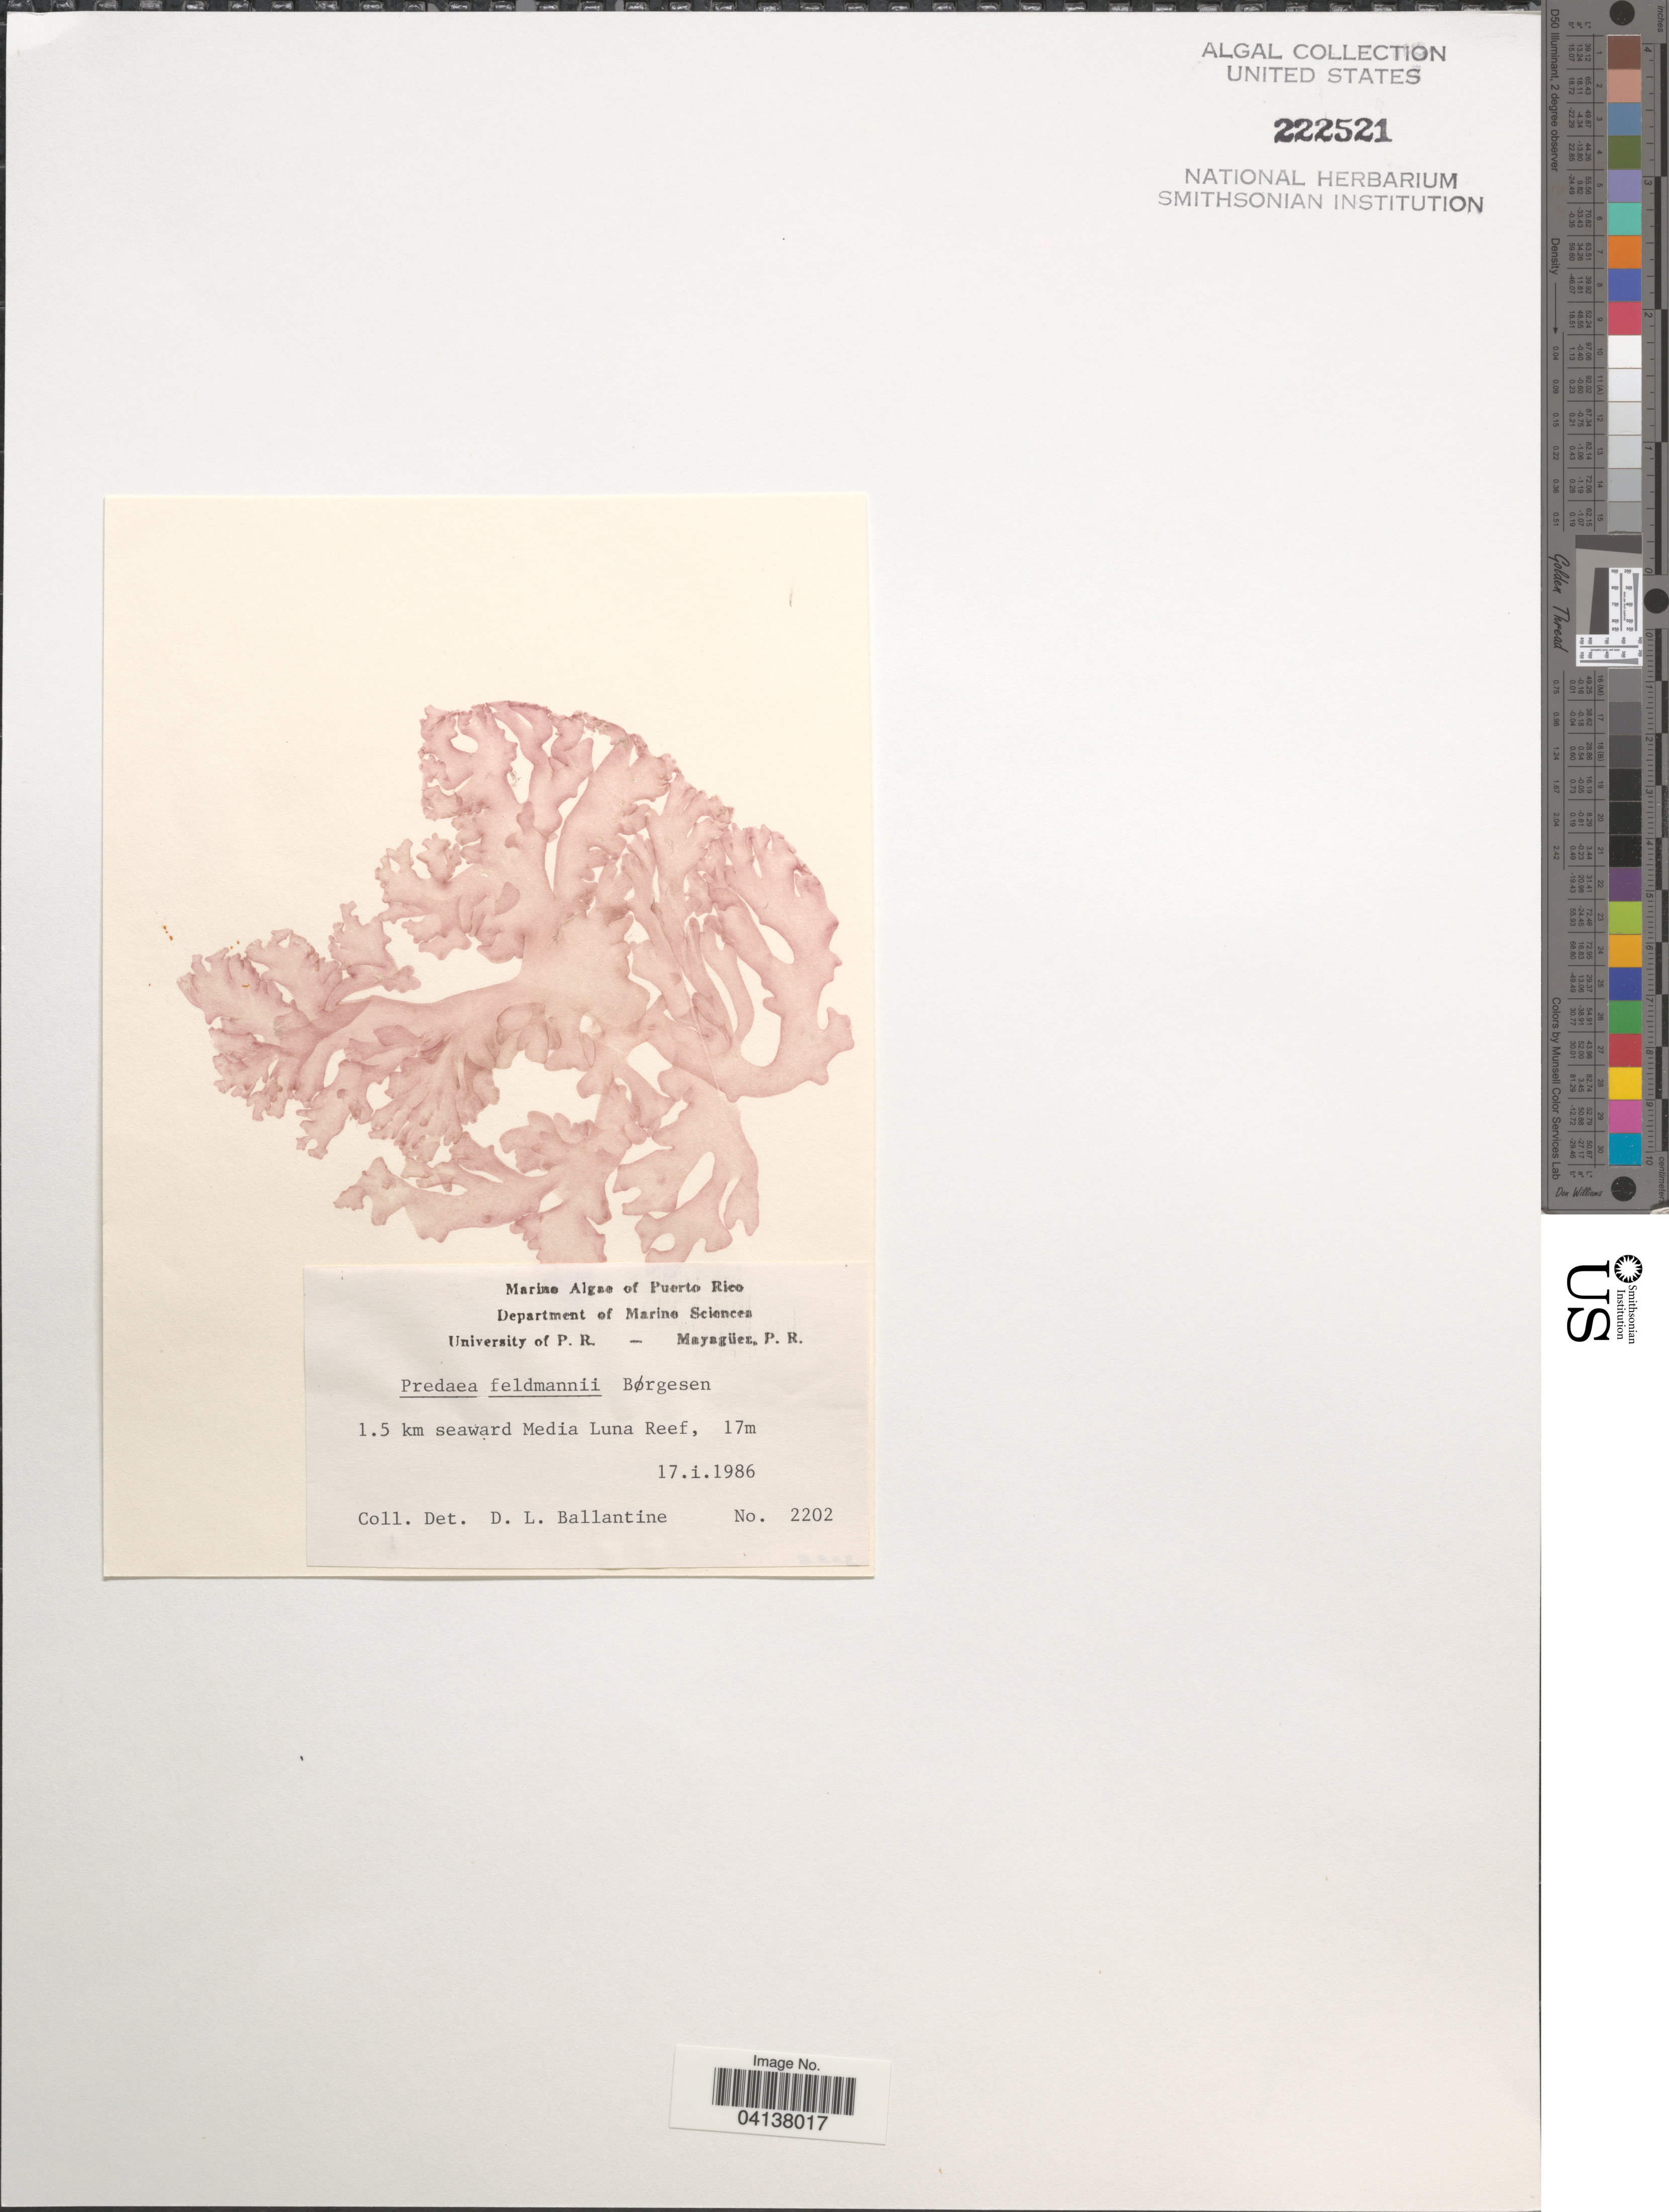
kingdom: Plantae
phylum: Rhodophyta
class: Florideophyceae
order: Nemastomatales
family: Nemastomataceae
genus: Predaea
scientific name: Predaea feldmannii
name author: Børgesen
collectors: D.L. Ballantine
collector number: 2202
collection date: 1986-01-17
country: Puerto Rico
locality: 1.5 km seaward Media Luna Reef.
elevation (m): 17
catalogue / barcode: US 222521